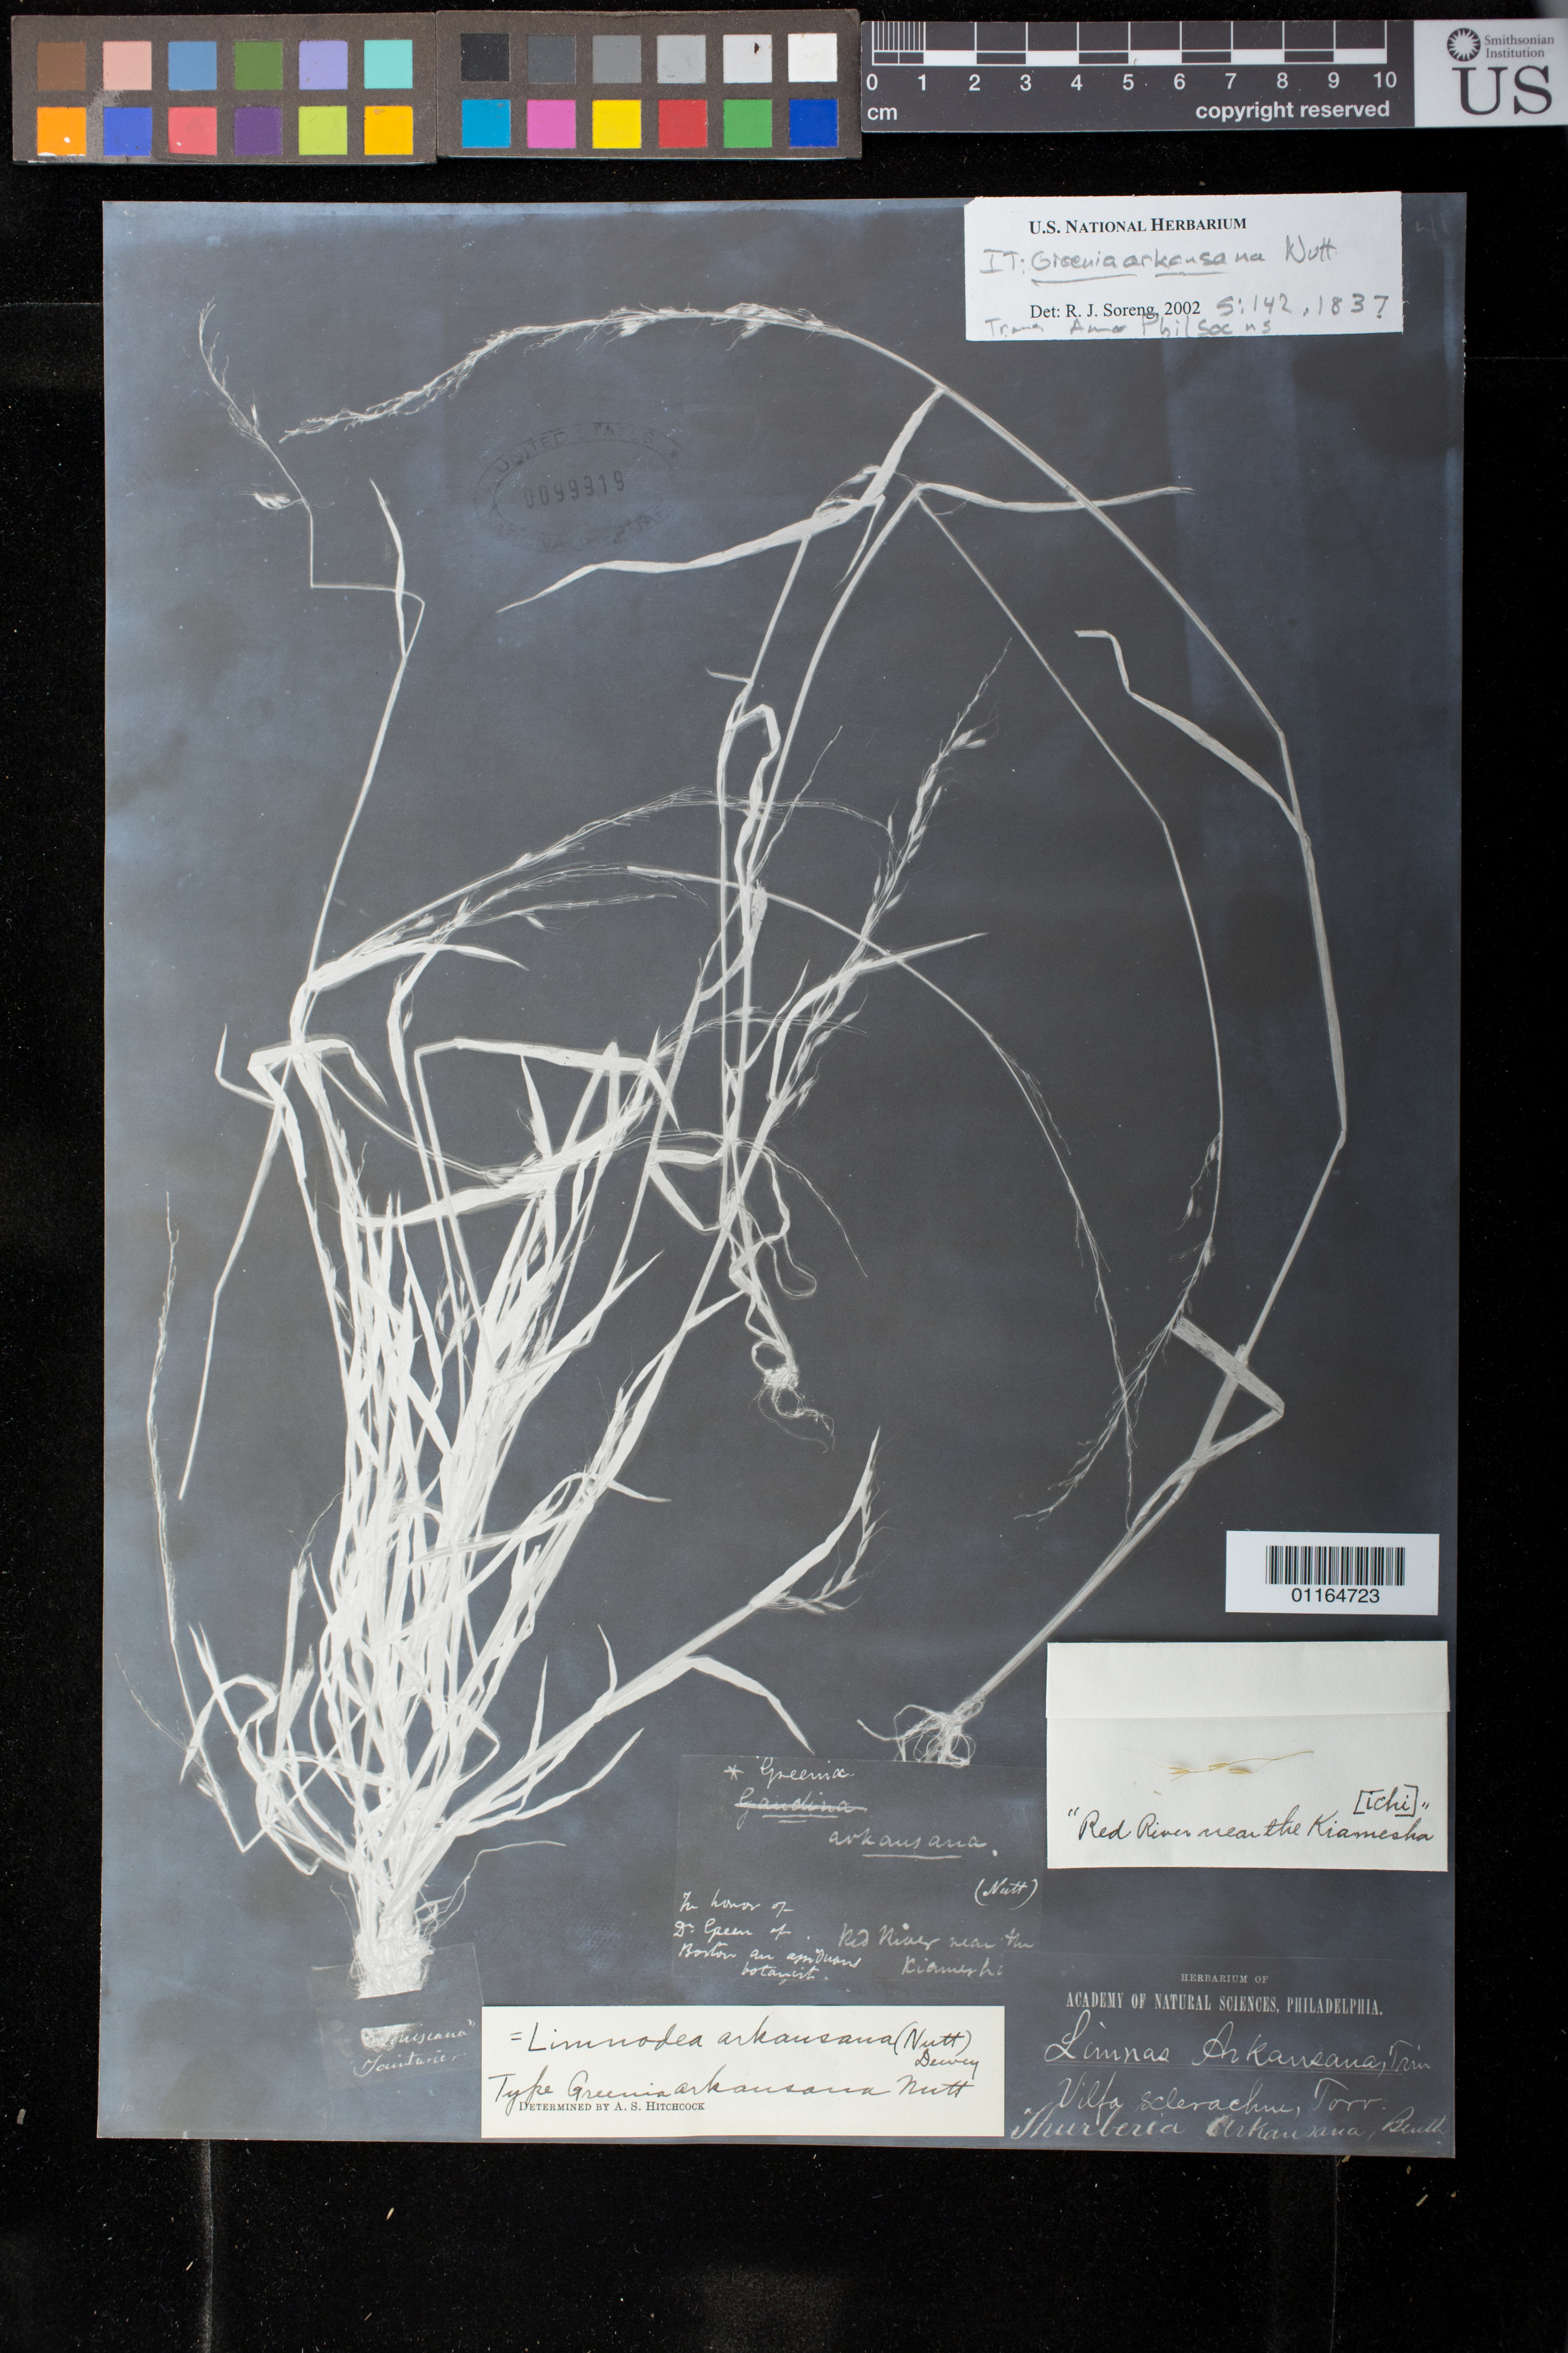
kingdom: Plantae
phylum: Tracheophyta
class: Liliopsida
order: Poales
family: Poaceae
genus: Greenia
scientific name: Greenia arkansana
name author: Nutt.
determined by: Hitchcock, Albert S.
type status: Type Collection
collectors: T. Nuttall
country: United States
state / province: Arkansas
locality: Red River near the Kiamesha [ichi]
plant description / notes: Photostat and fragmentary material of type specimen ex herb. Academy of Natural Sciences, Philadephia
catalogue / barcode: US 99919